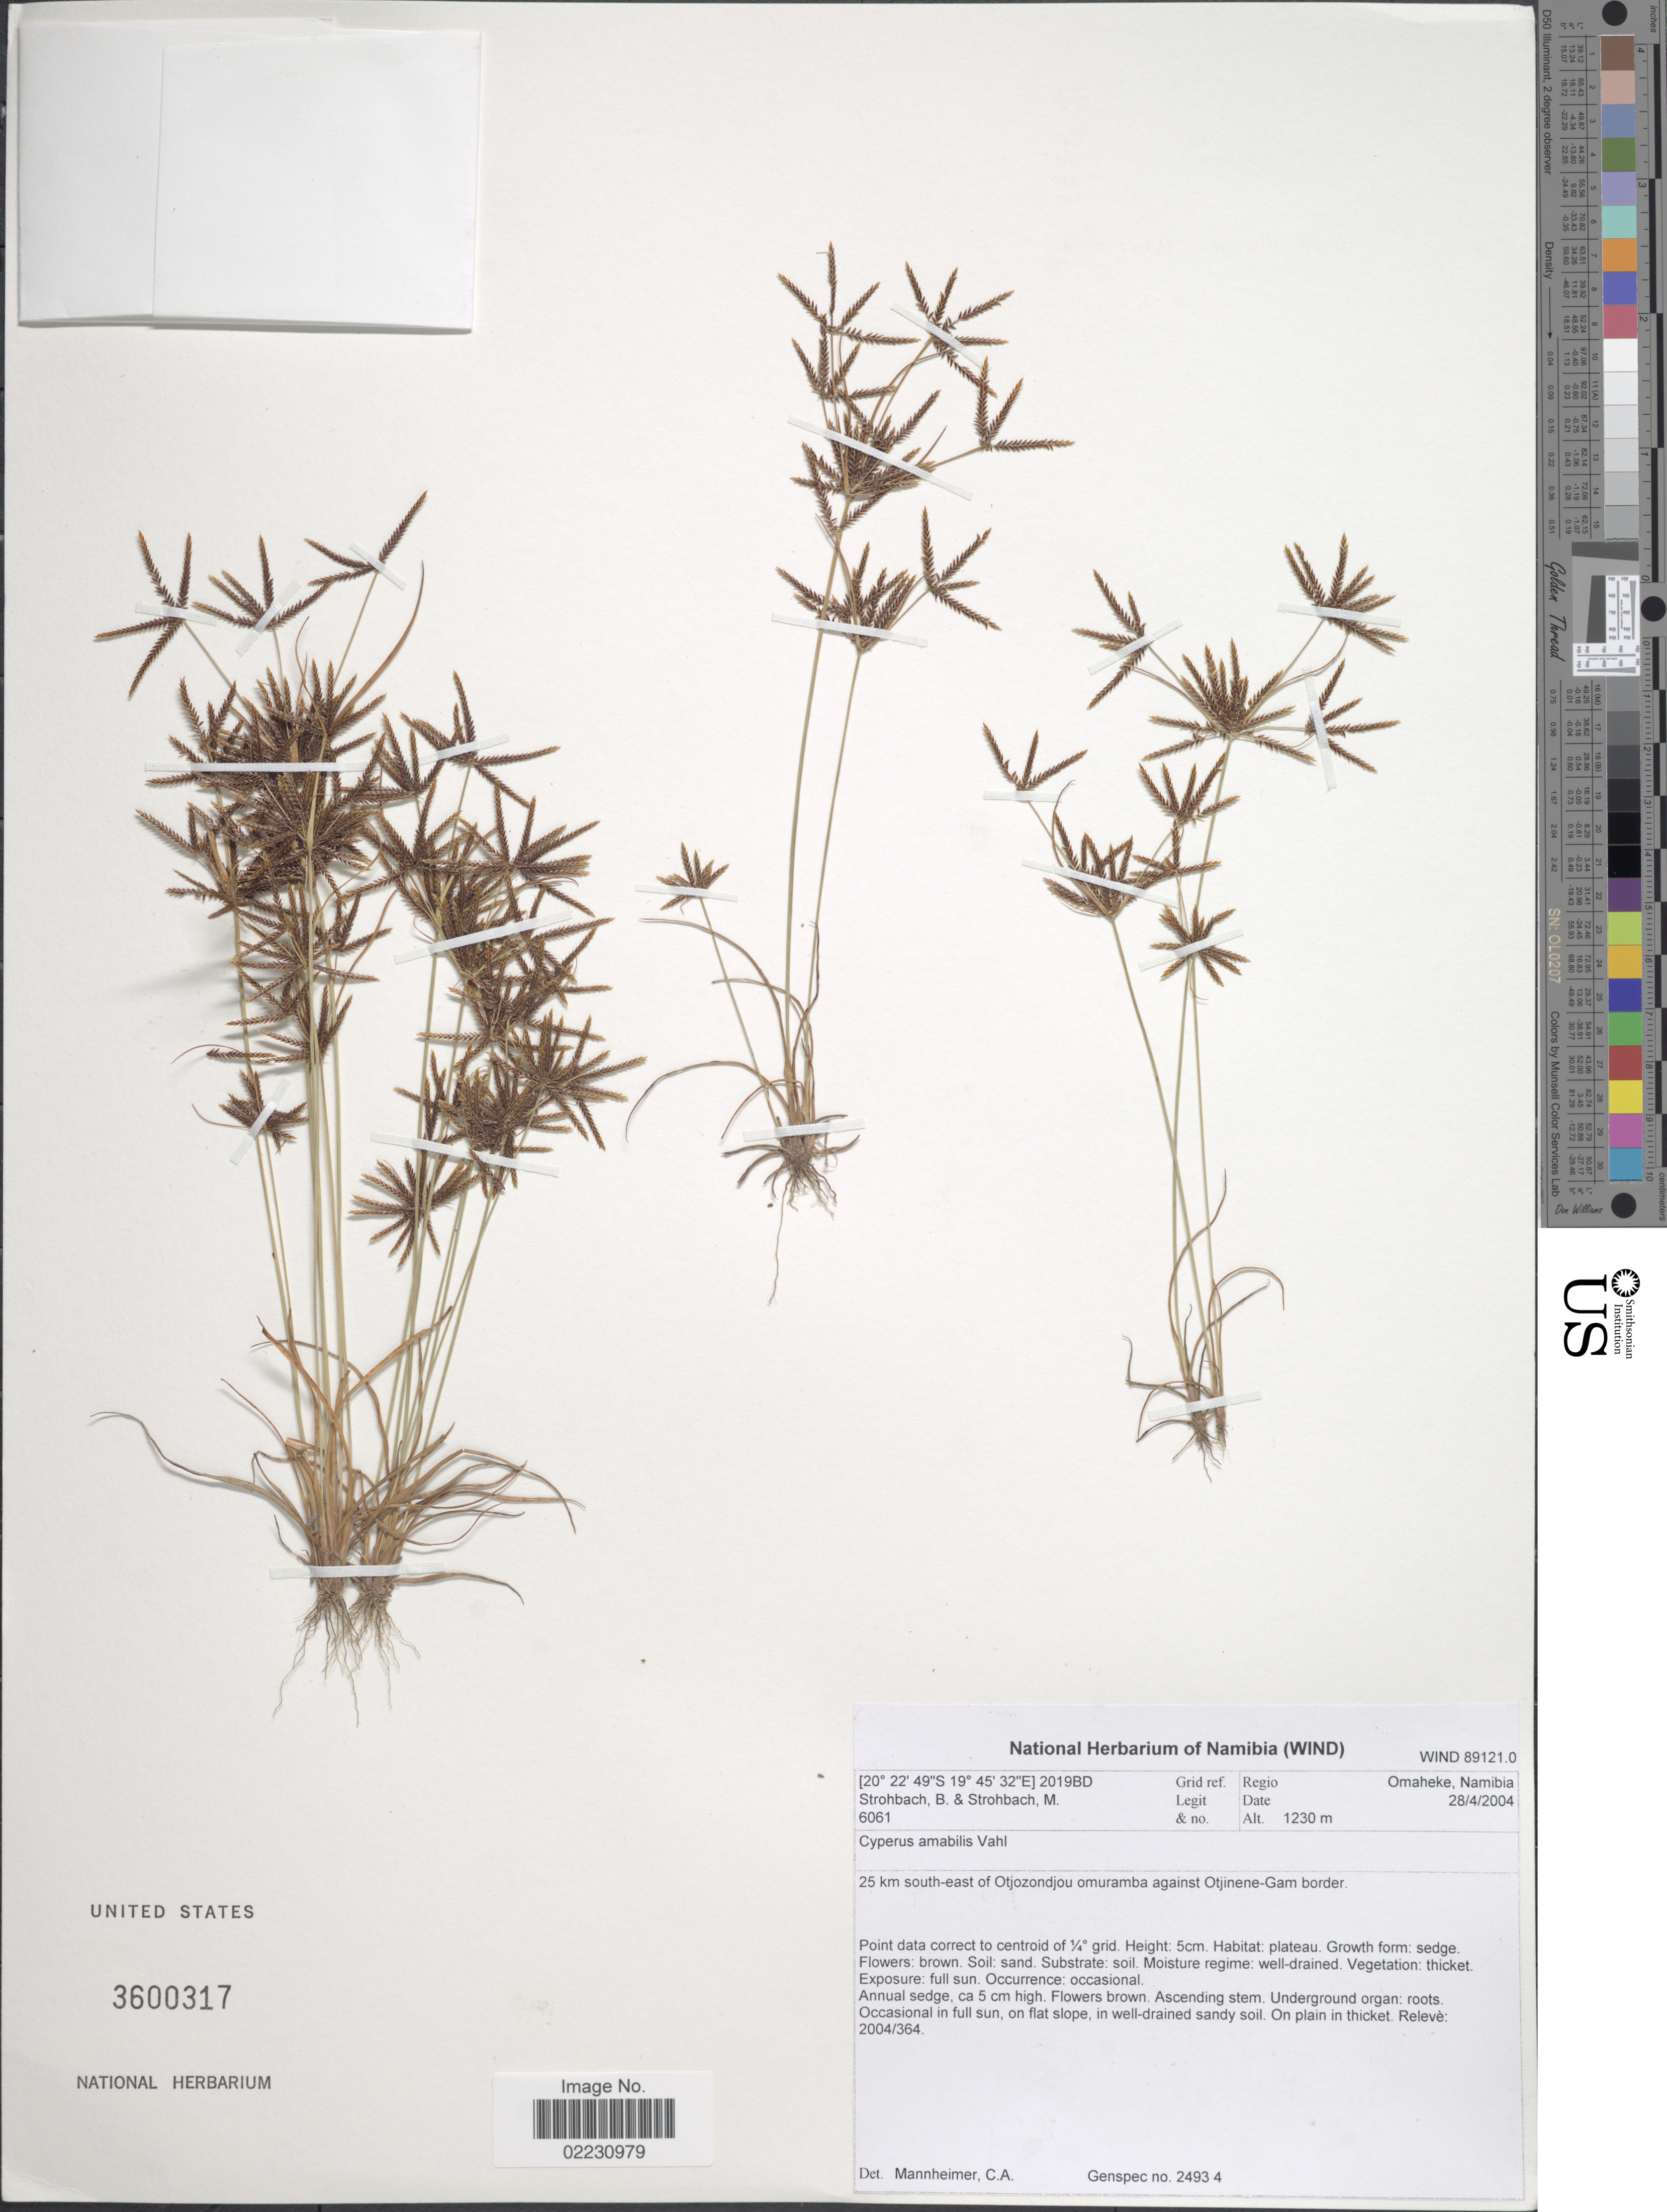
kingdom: Plantae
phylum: Tracheophyta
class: Liliopsida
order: Poales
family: Cyperaceae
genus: Cyperus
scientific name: Cyperus amabilis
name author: Vahl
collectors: B. Strohbach & M. Strohbach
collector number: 6061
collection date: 2004-04-28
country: Namibia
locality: Regio Omaheke, Namibia, 25 km south-east of Otjozondjou omuramba against Otjinen-Gam border.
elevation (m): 1230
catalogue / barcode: US 3600317